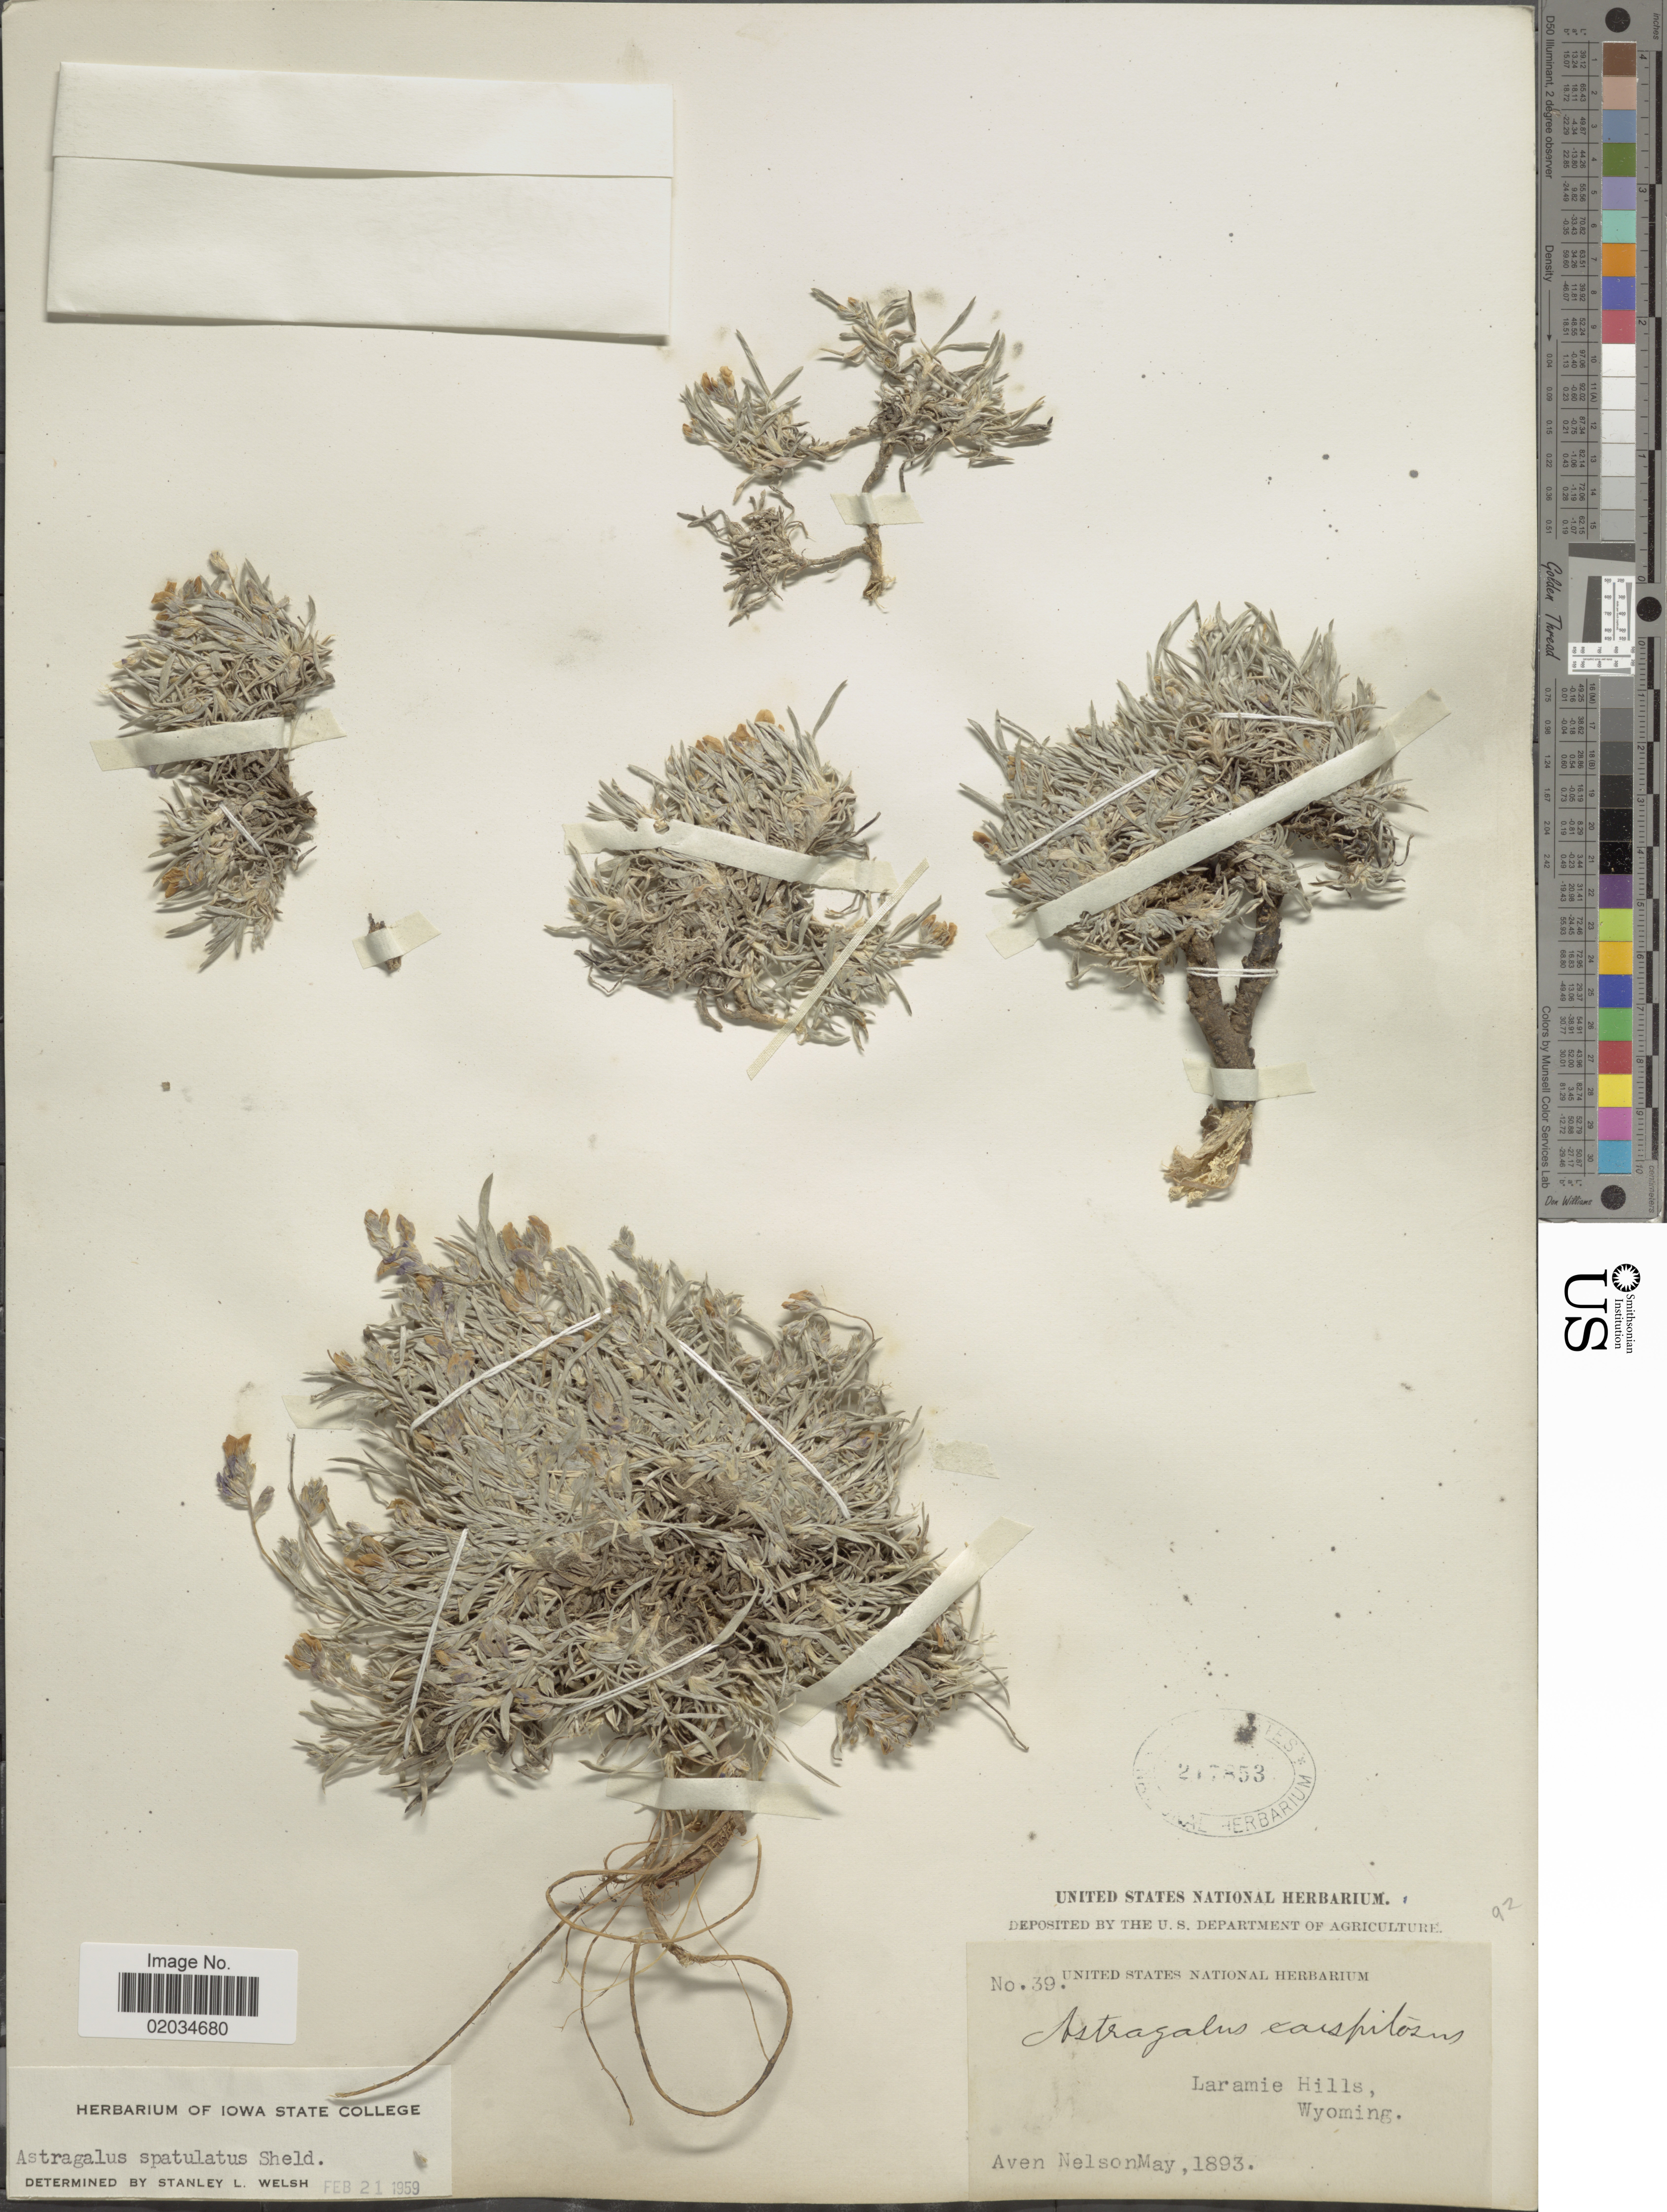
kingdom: Plantae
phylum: Tracheophyta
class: Magnoliopsida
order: Fabales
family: Fabaceae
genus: Astragalus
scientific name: Astragalus spatulatus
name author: E. Sheld.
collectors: A. Nelson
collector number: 39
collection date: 1893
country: United States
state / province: Wyoming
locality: Laramie Hills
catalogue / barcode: US 217853